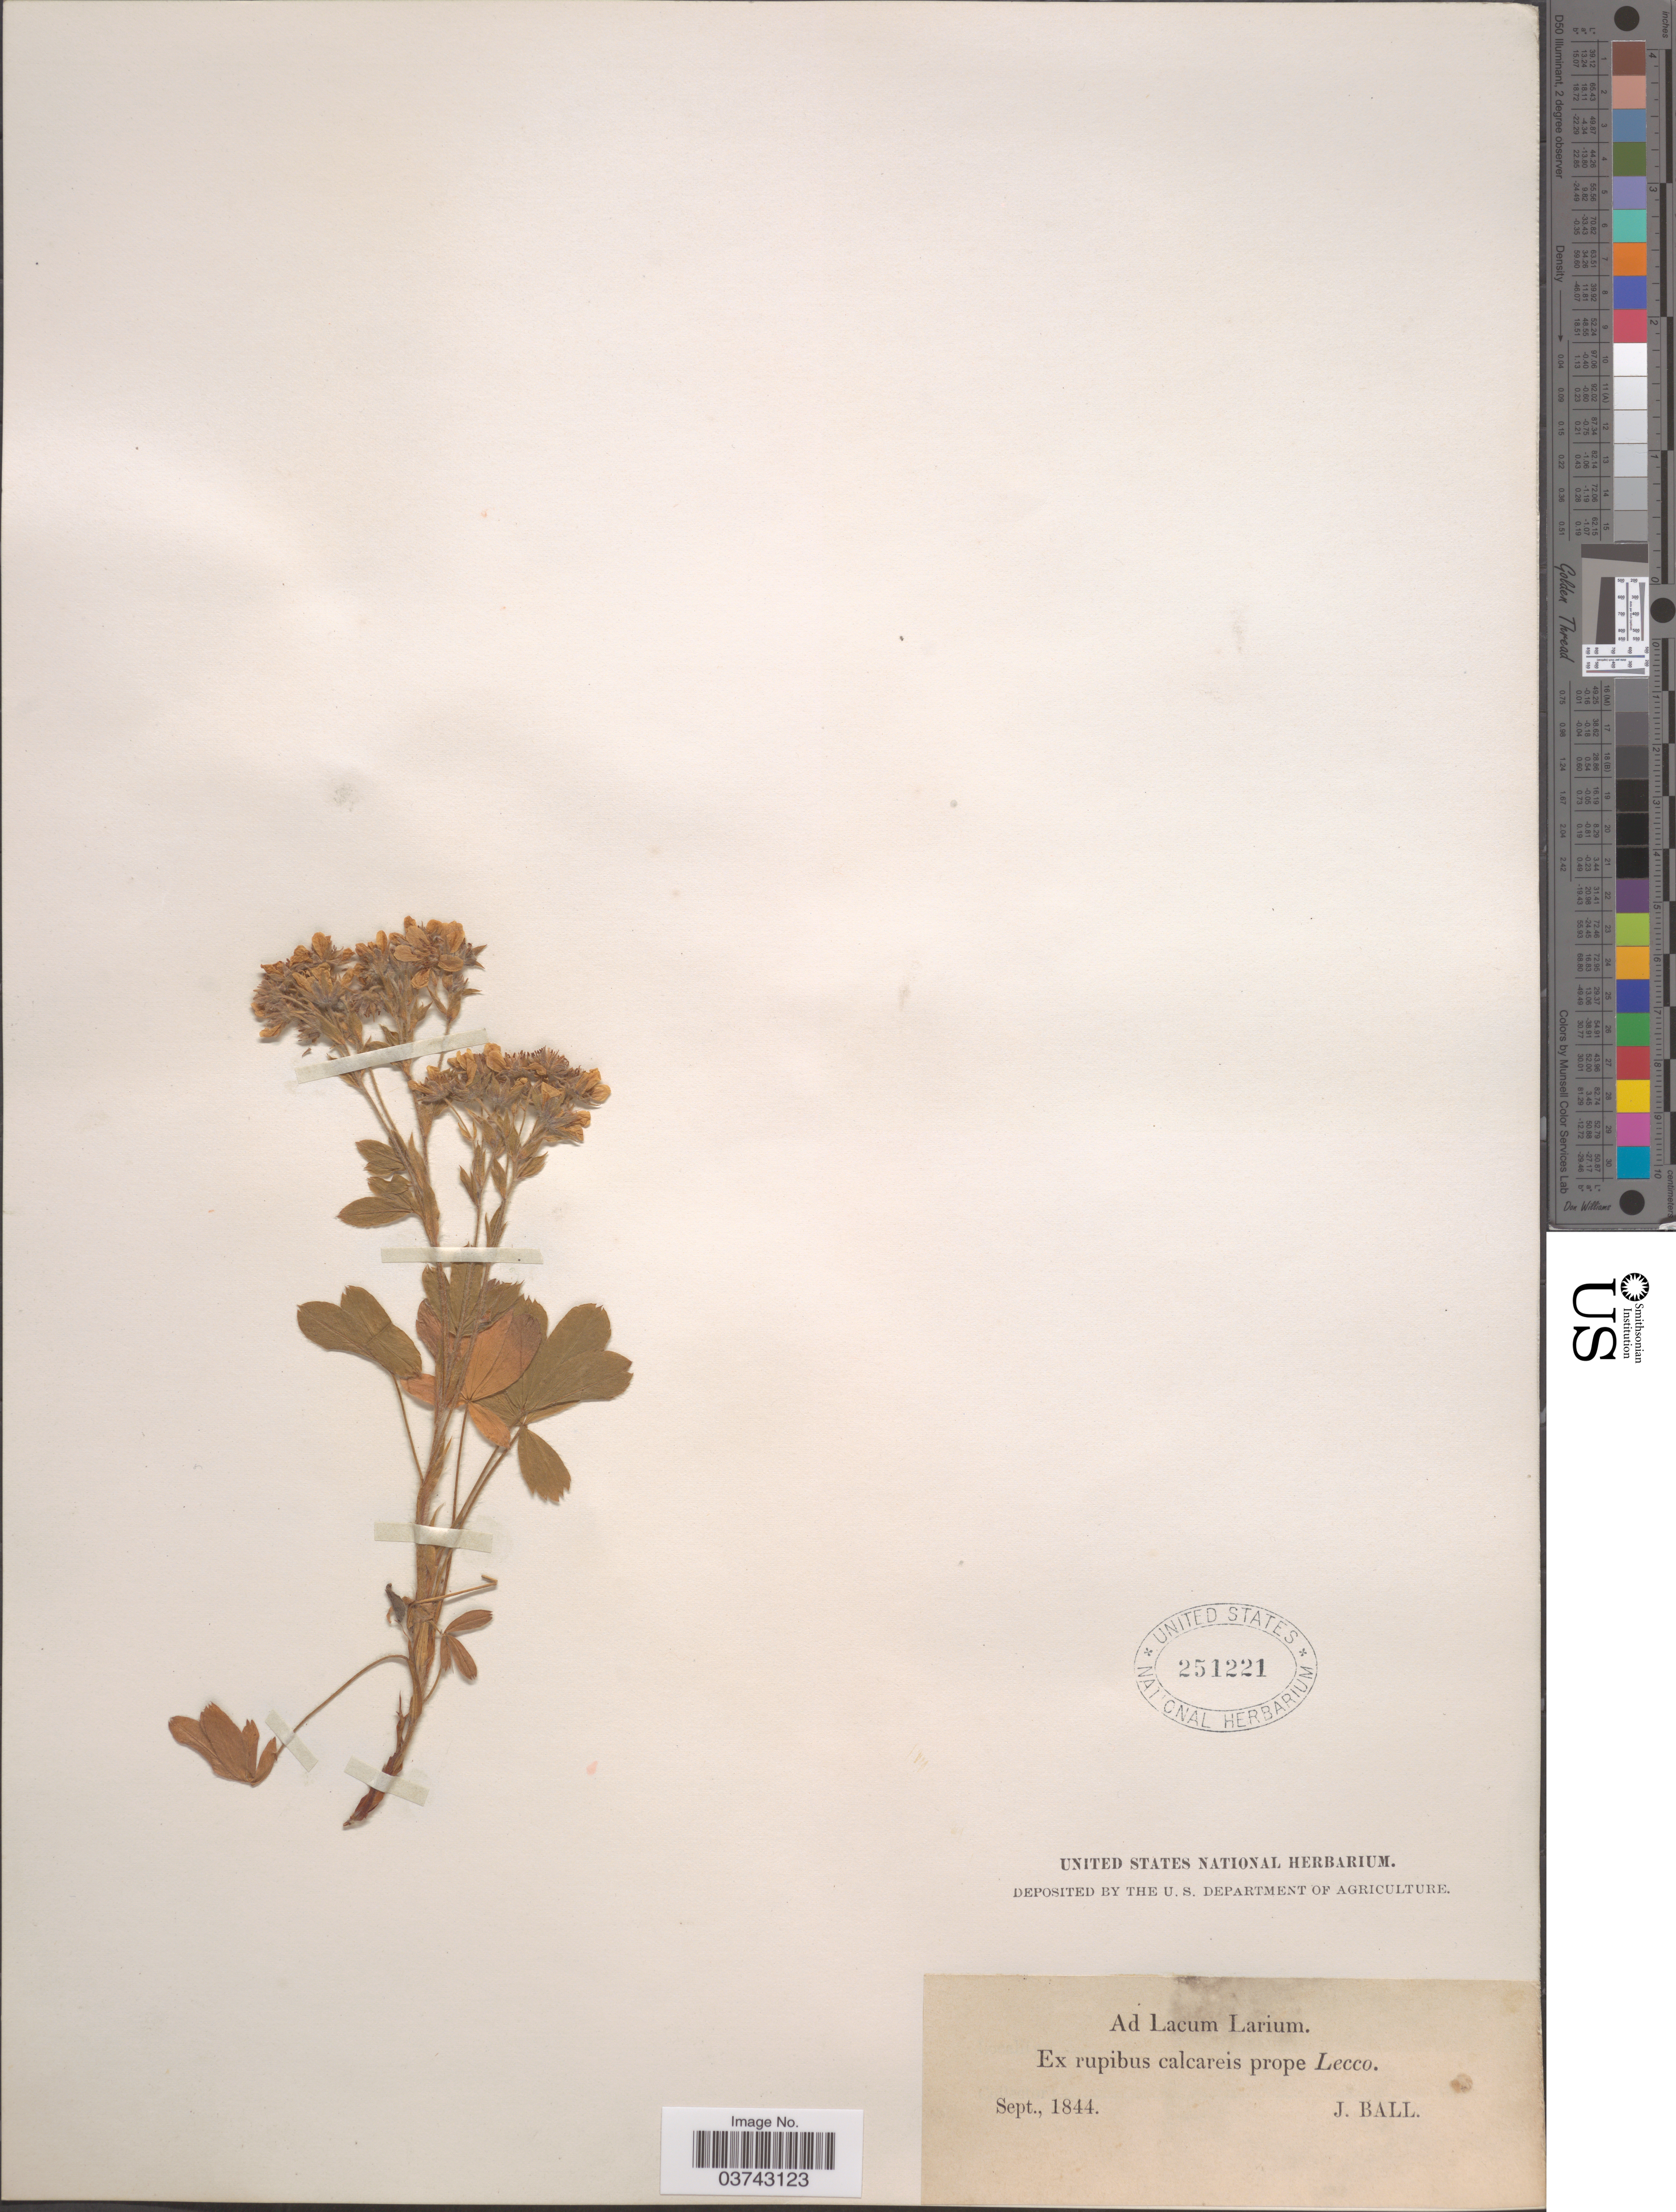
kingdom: Plantae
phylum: Tracheophyta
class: Magnoliopsida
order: Rosales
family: Rosaceae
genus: Potentilla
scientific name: Potentilla sp.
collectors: J. Ball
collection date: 1844-09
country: Italy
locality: Ad Lacum Larium. Ex rupibus calcareis prope Lecco.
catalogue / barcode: US 251221